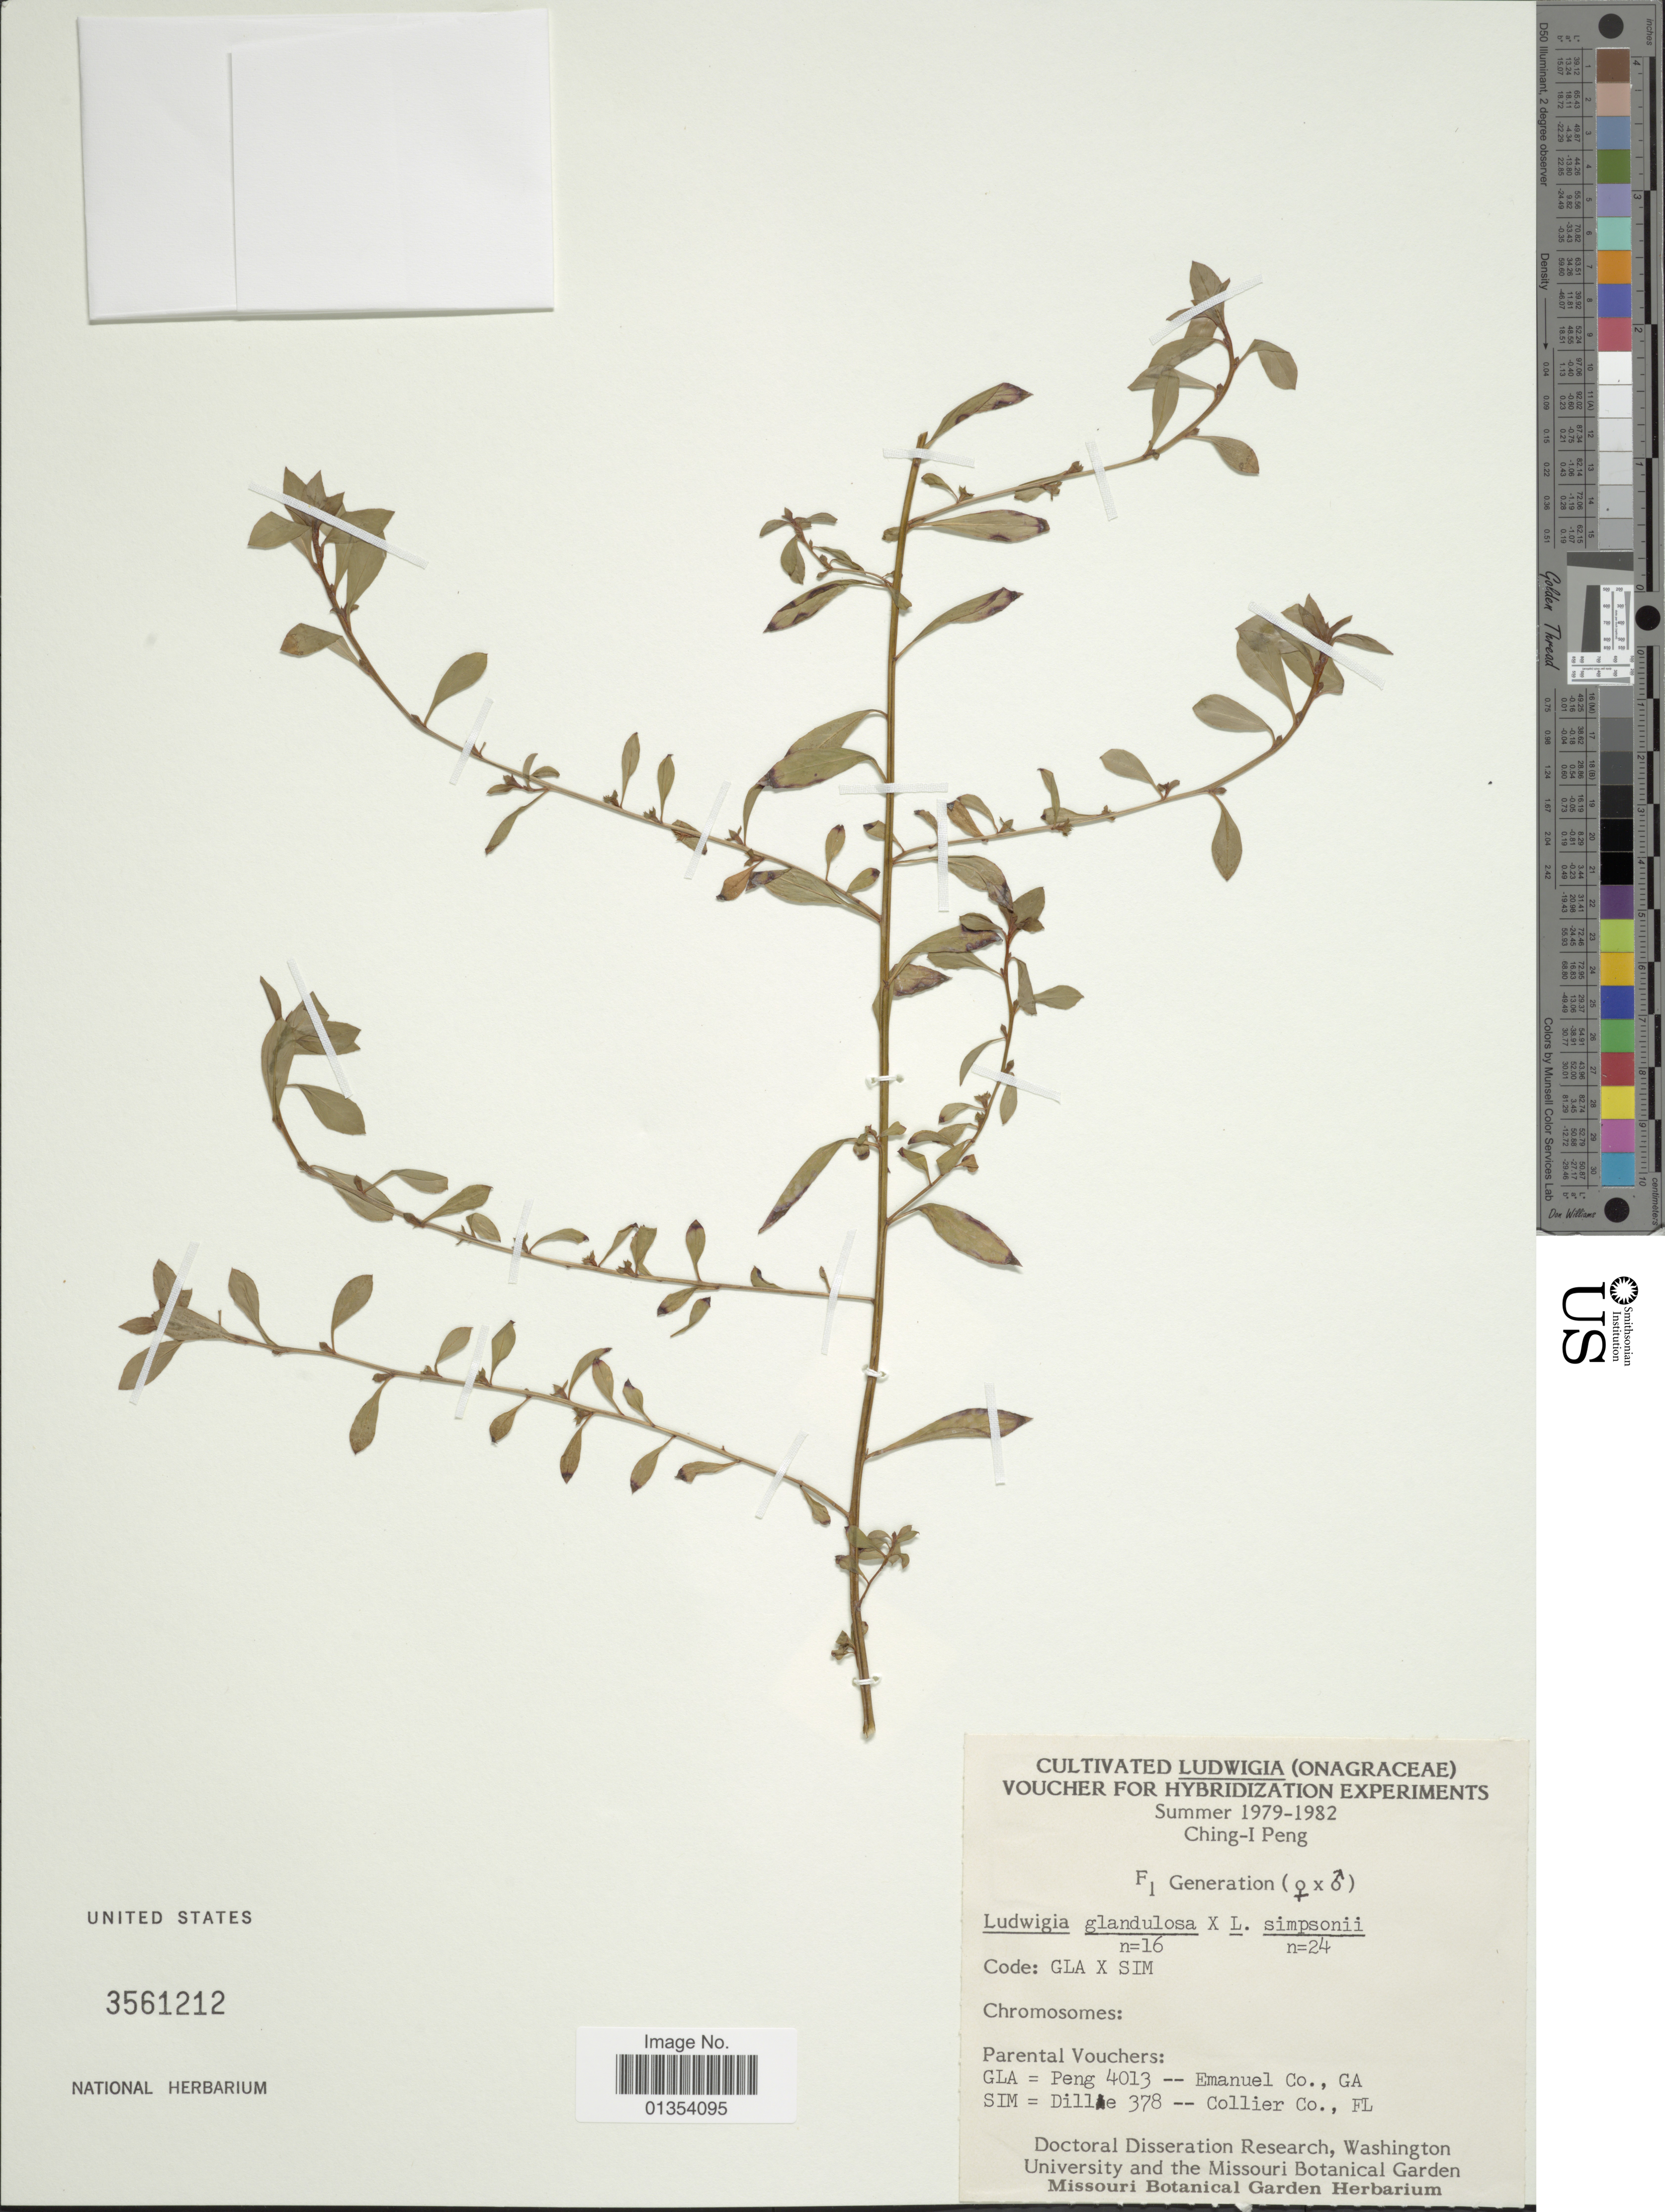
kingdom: Plantae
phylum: Tracheophyta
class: Magnoliopsida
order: Myrtales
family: Onagraceae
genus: Ludwigia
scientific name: Ludwigia glandulosa x L. simpsonii Chapm.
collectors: C.-I Peng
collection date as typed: Summer 1979 - 1982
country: United States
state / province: Missouri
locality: Missouri Botanical Garden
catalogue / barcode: US 3561212